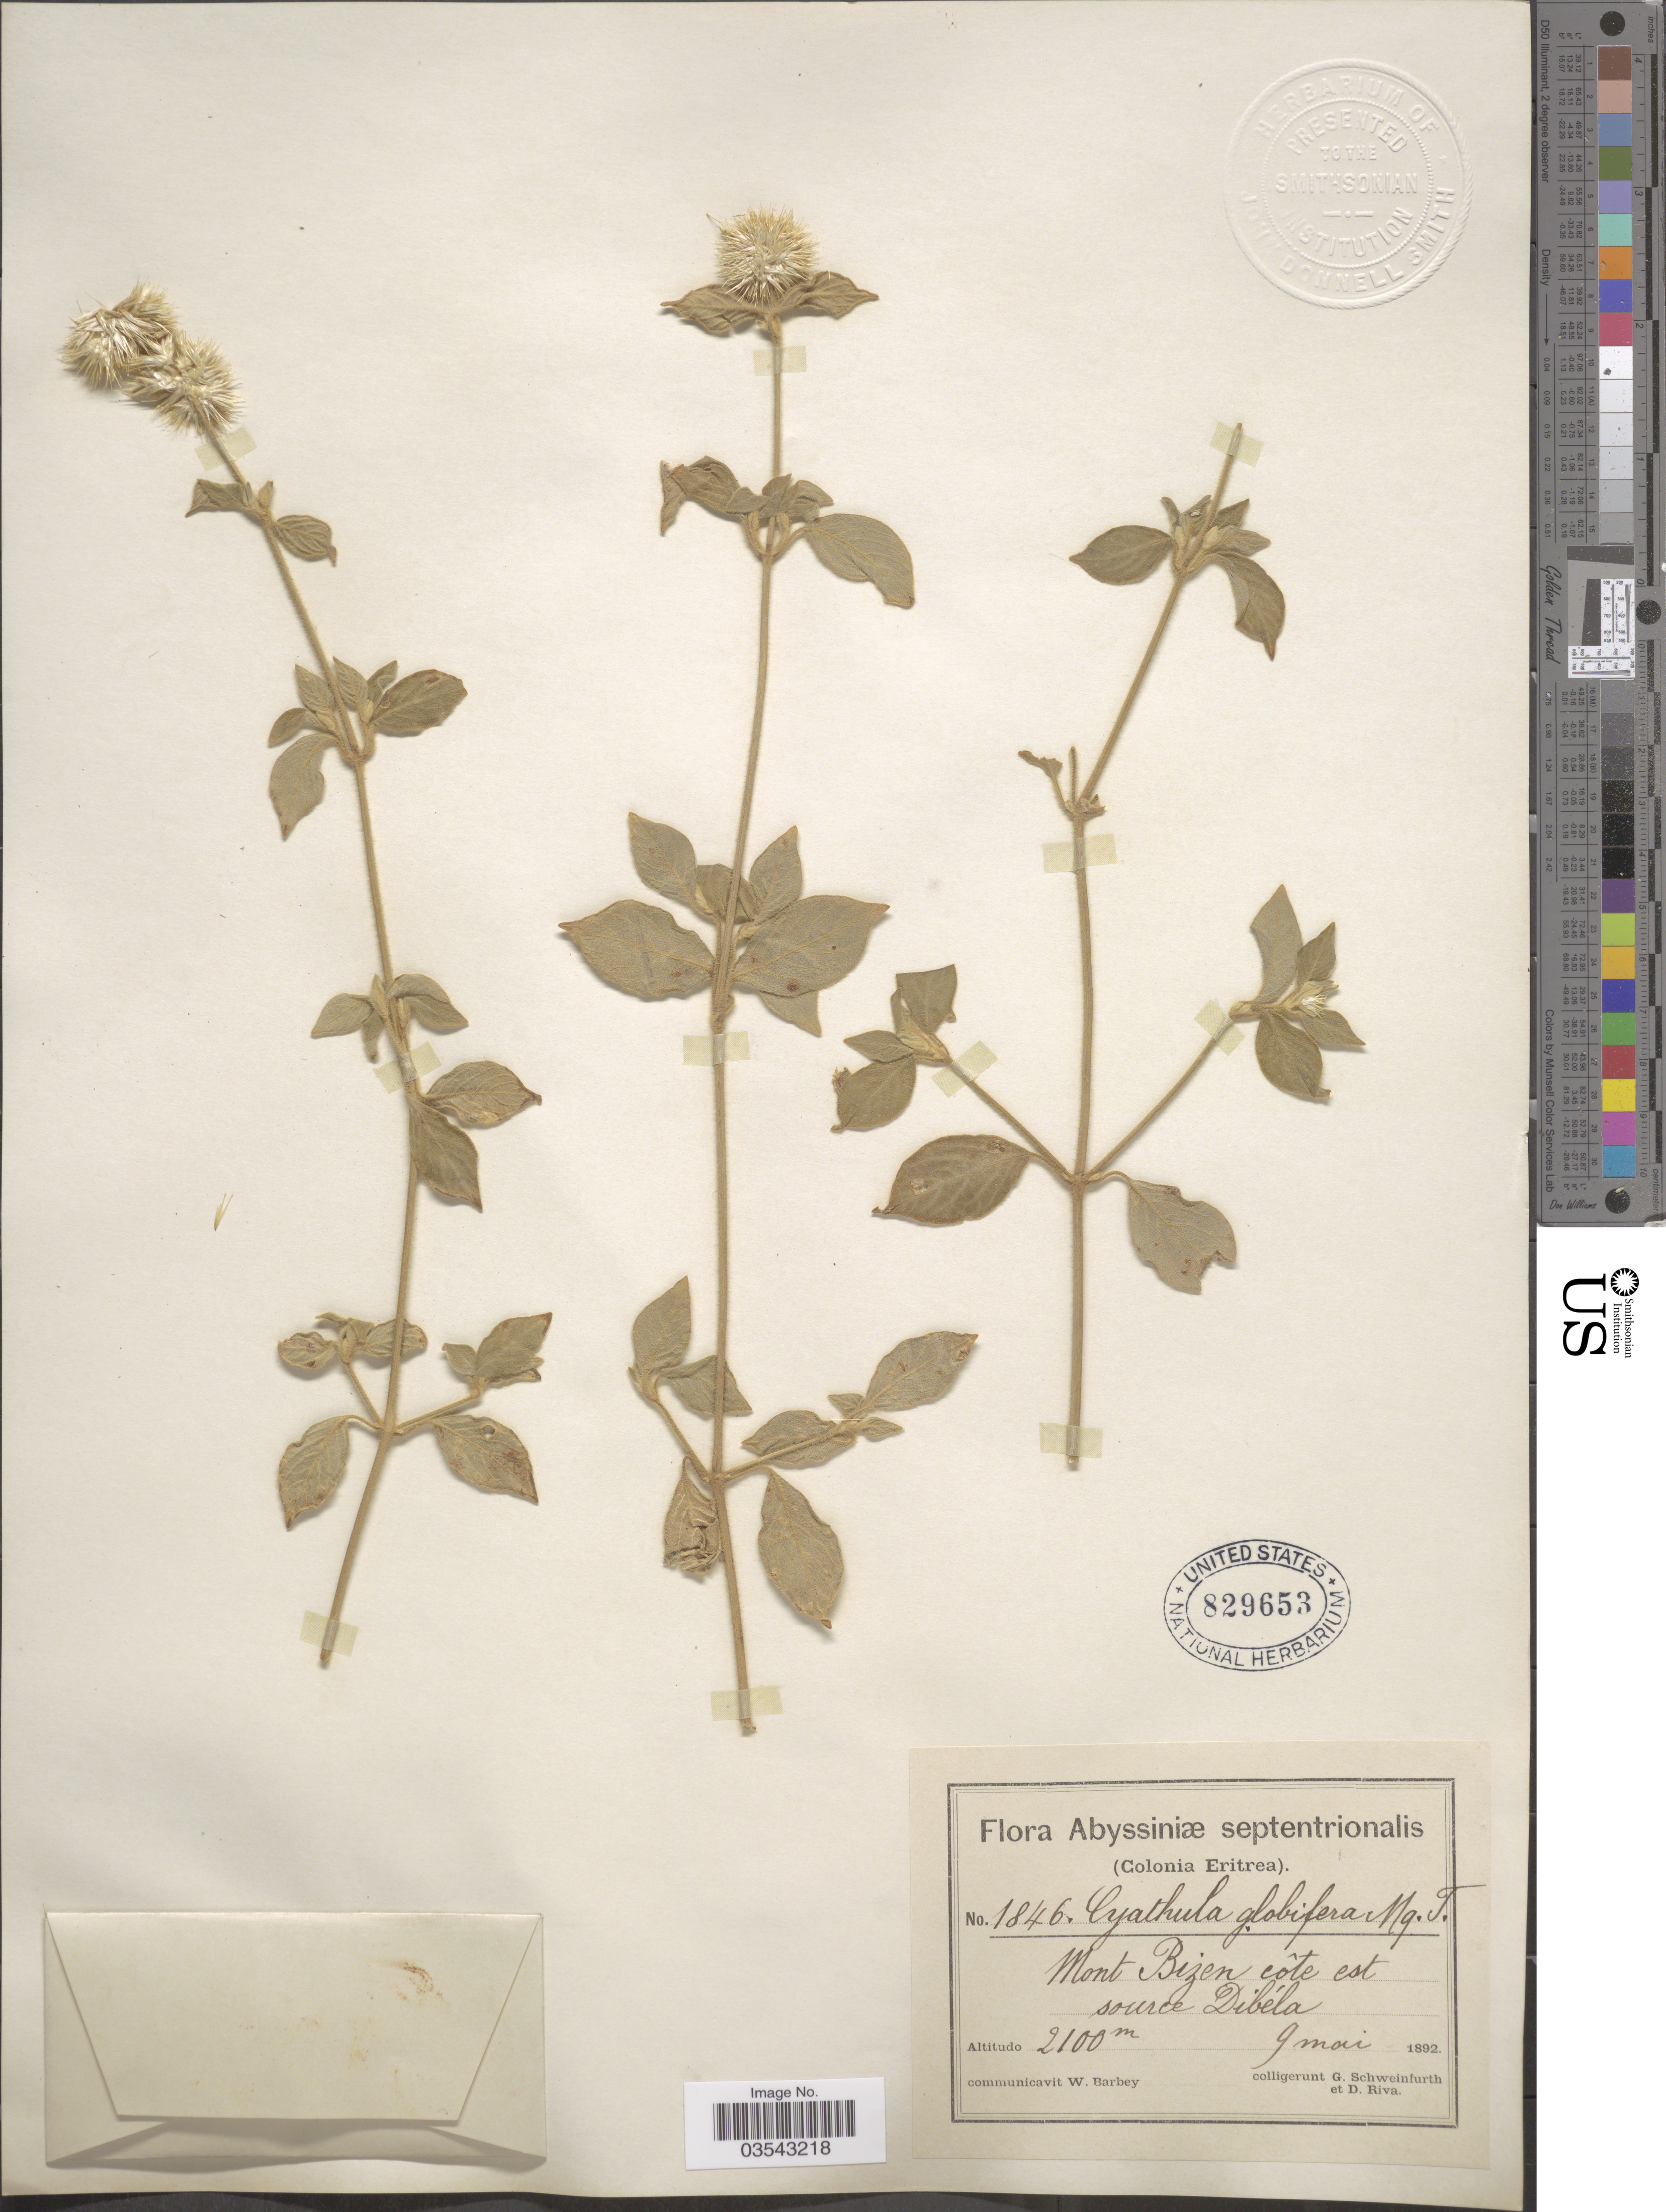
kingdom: Plantae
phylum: Tracheophyta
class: Magnoliopsida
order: Caryophyllales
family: Amaranthaceae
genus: Cyathula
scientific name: Cyathula globulifera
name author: Moq.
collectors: G. A. Schweinfurth (herbarium) & D. Riva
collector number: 1846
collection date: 1892-05-09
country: Eritrea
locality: Abyssiniæ septentrionalis (Colonia Eritrea). Mont Bizen côte est source Dibéla.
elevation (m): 2100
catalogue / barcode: US 829653